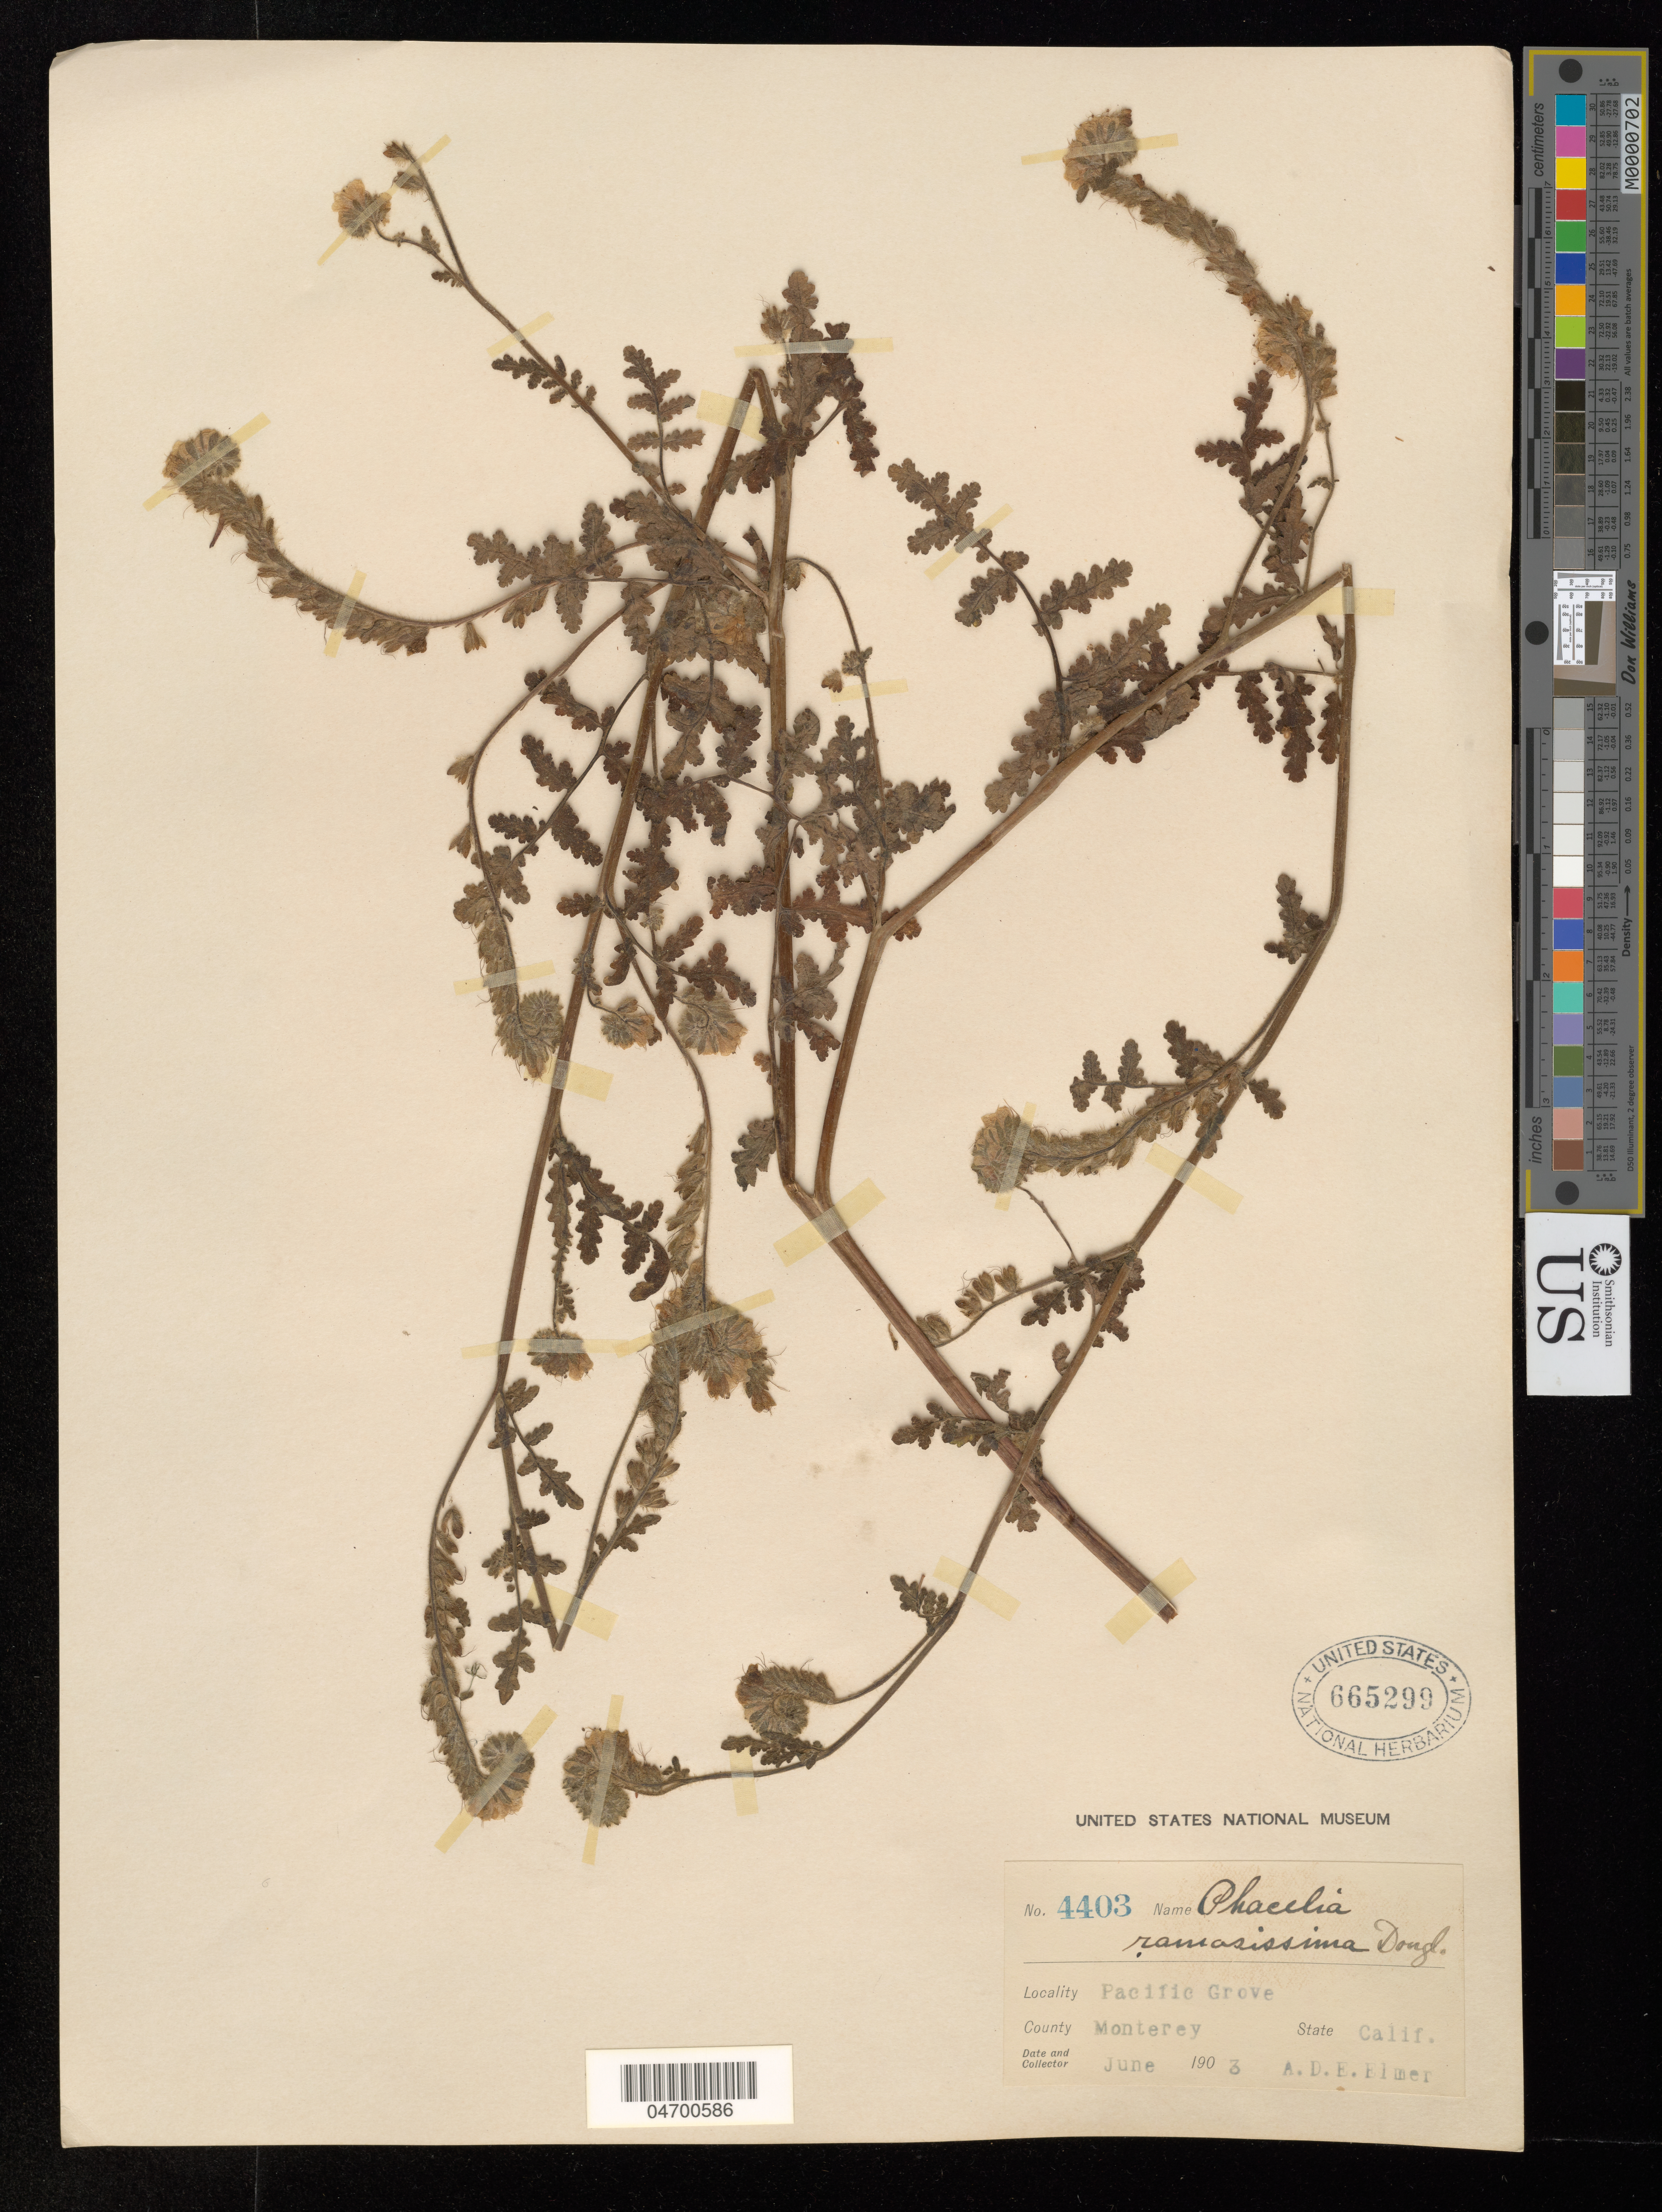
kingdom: Plantae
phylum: Tracheophyta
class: Magnoliopsida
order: Boraginales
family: Hydrophyllaceae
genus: Phacelia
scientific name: Phacelia ramosissima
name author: Douglas ex Lehm.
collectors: A. D. E. Elmer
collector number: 4403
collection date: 1903-06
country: United States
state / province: California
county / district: Monterey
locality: Pacific Grove. County Monterey.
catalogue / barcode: US 665299